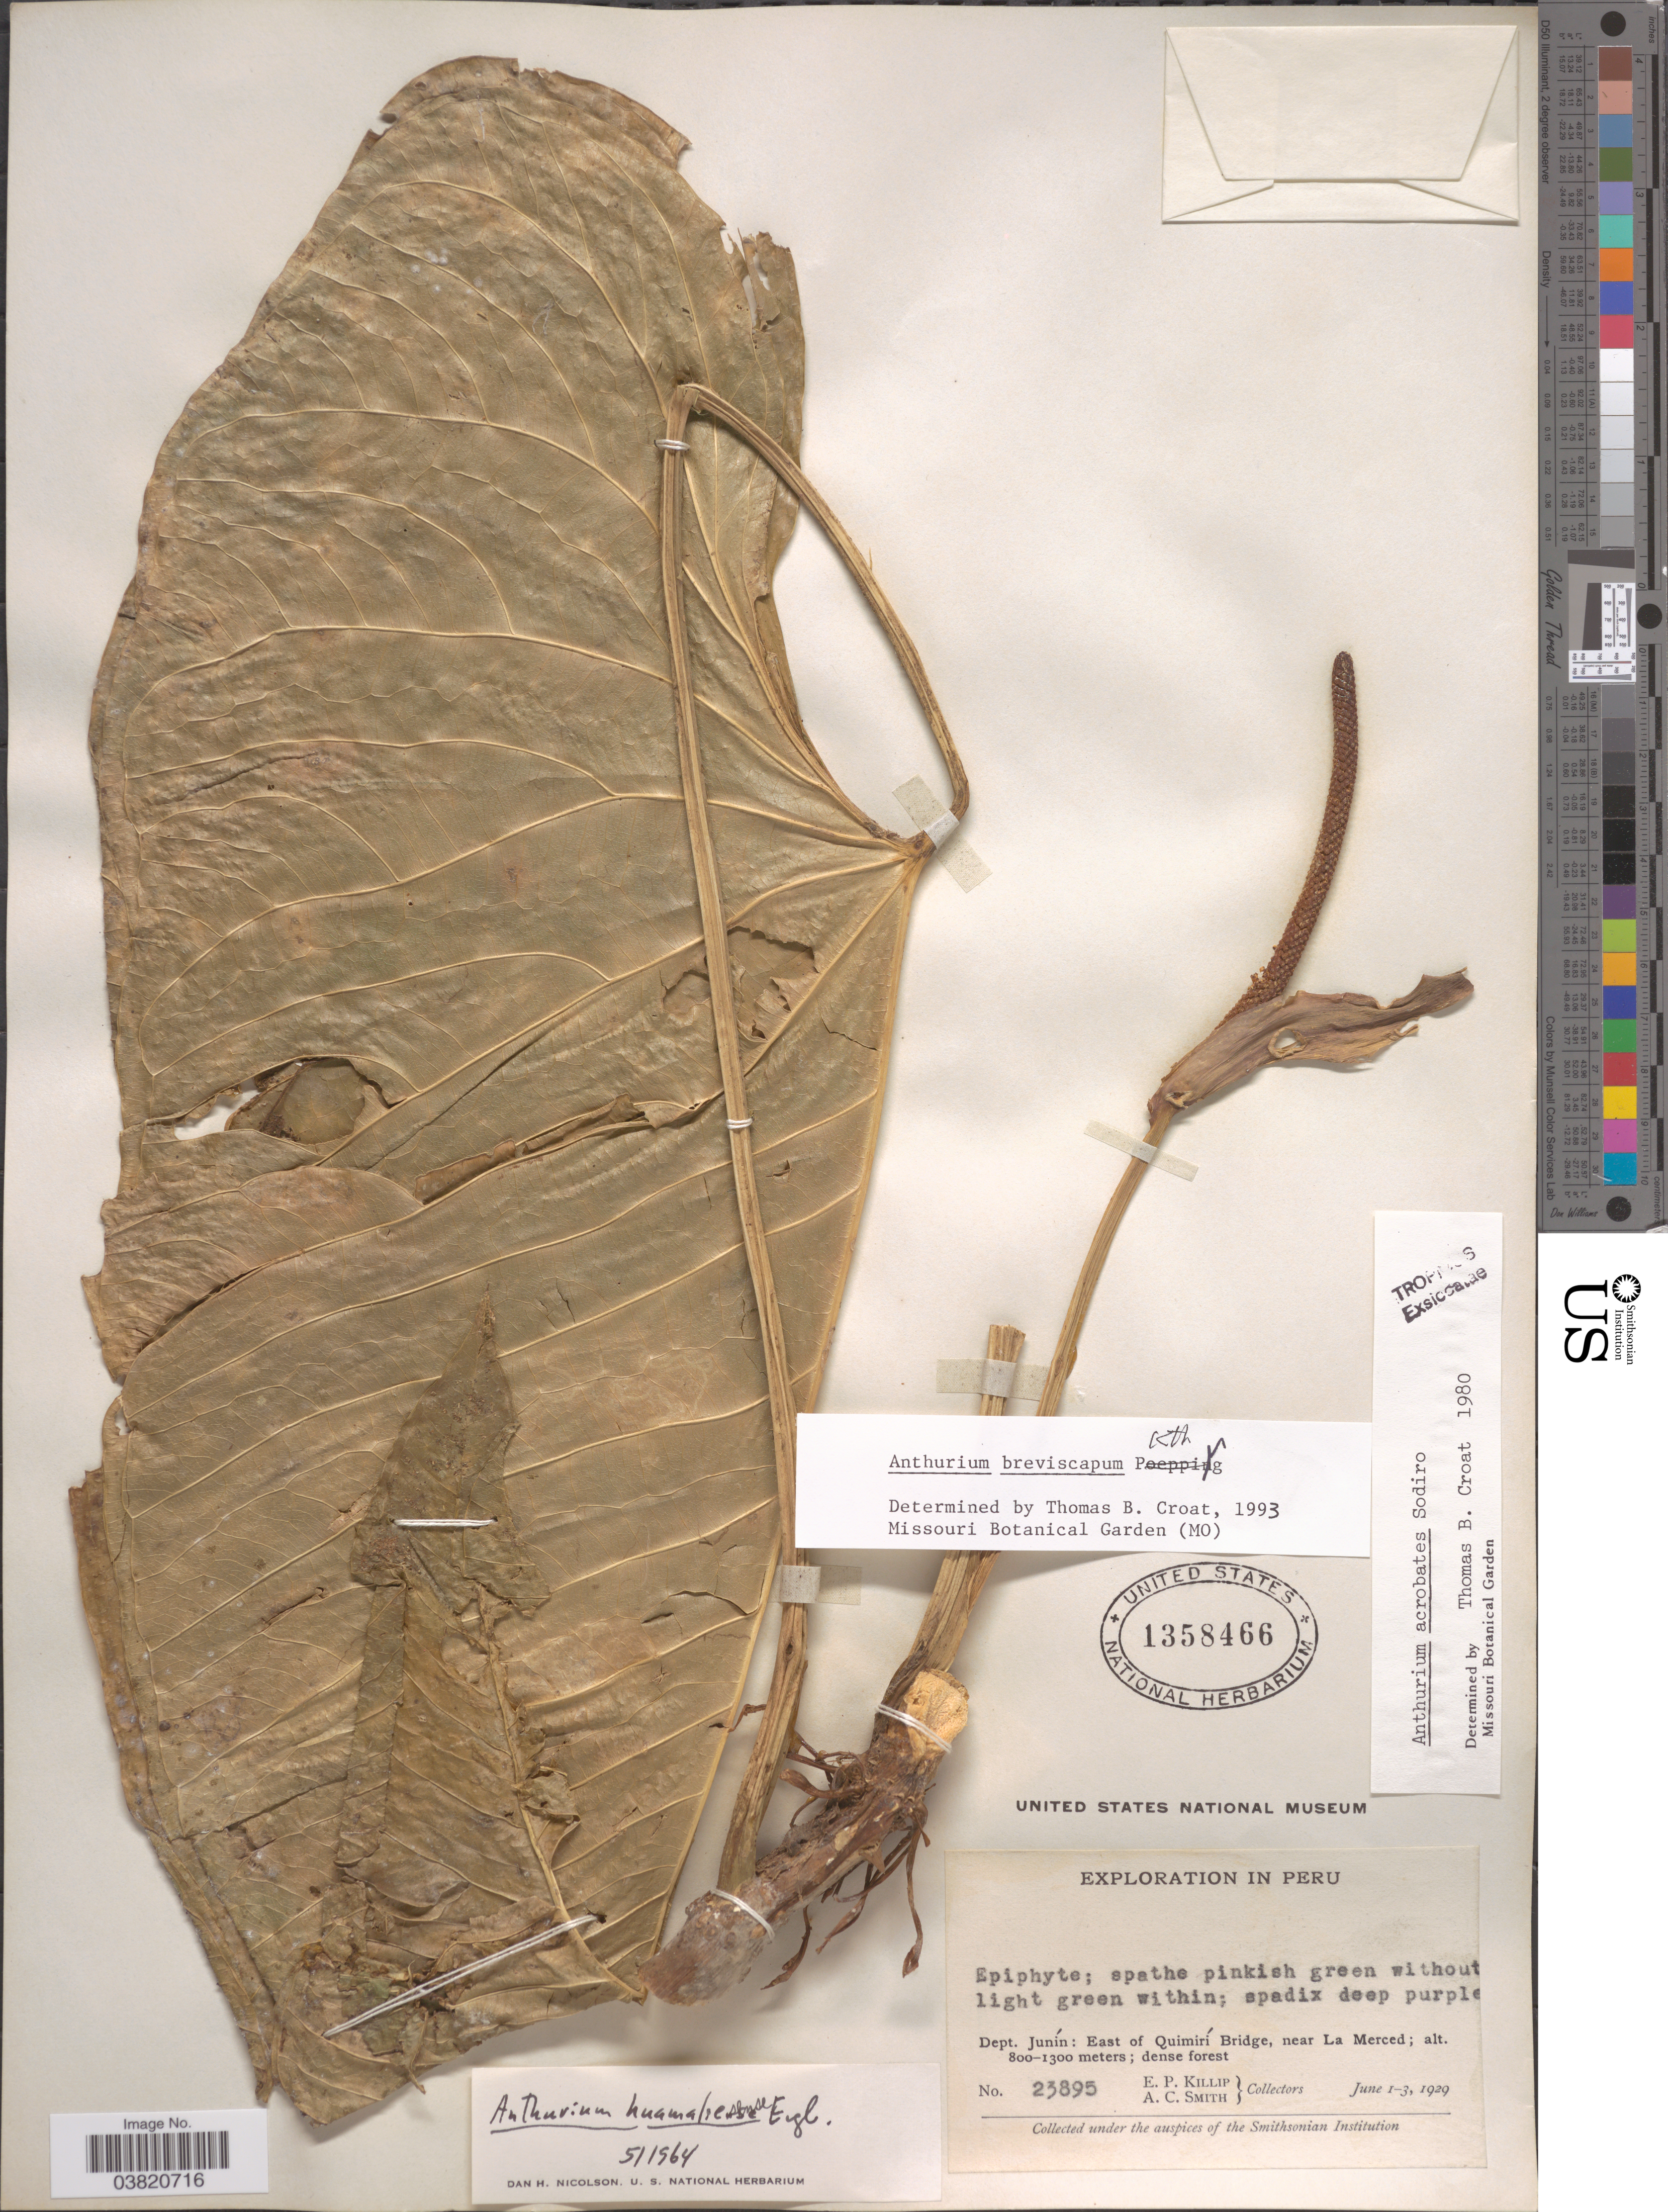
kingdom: Plantae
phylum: Tracheophyta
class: Liliopsida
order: Alismatales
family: Araceae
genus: Anthurium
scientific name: Anthurium breviscapum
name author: Kunth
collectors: E. P. Killip & A. C. Smith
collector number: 23895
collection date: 1929-06-01/1929-06-03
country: Peru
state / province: Junín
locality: Dept. Junín: East of Quimirí Bridge, near La Merced.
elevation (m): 800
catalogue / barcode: US 1358466